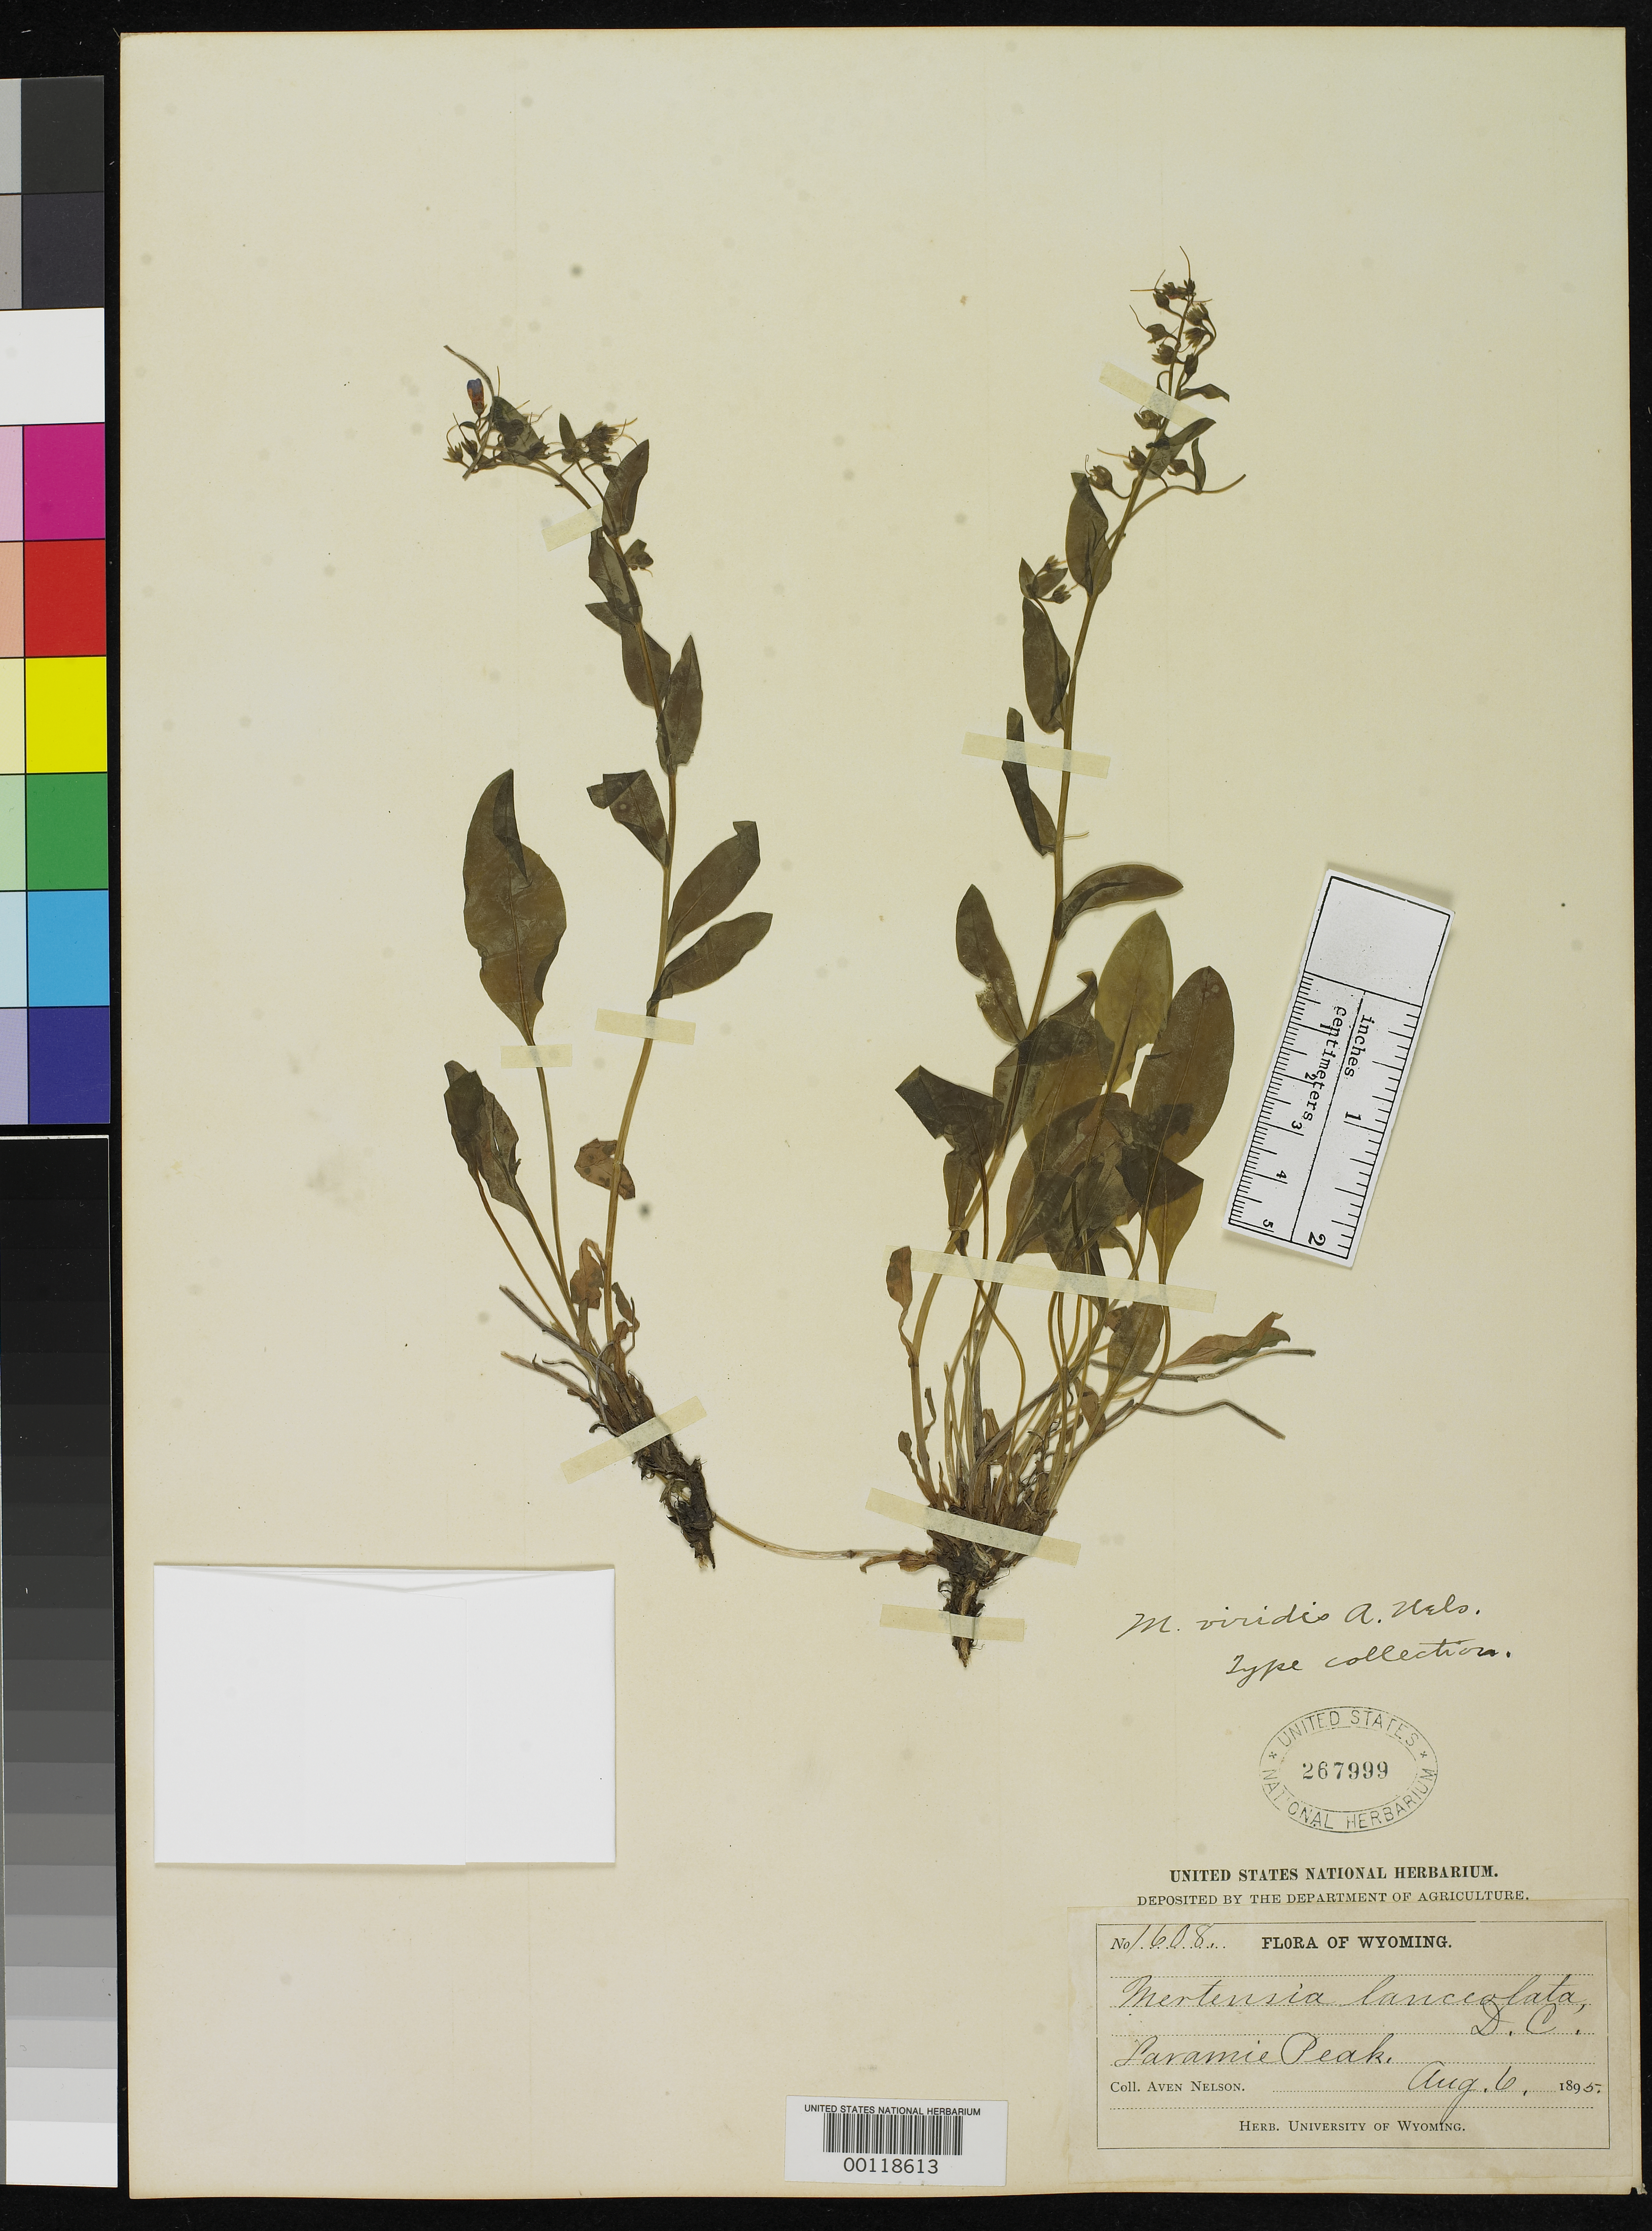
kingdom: Plantae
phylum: Tracheophyta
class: Magnoliopsida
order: Boraginales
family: Boraginaceae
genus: Mertensia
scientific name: Mertensia lanceolata var. viridis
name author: A. Nelson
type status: Type Collection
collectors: A. Nelson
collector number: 1608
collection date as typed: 07 Aug 1895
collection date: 1895-08-07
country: United States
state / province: Wyoming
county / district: Albany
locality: Laramie Peak.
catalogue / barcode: US 267999